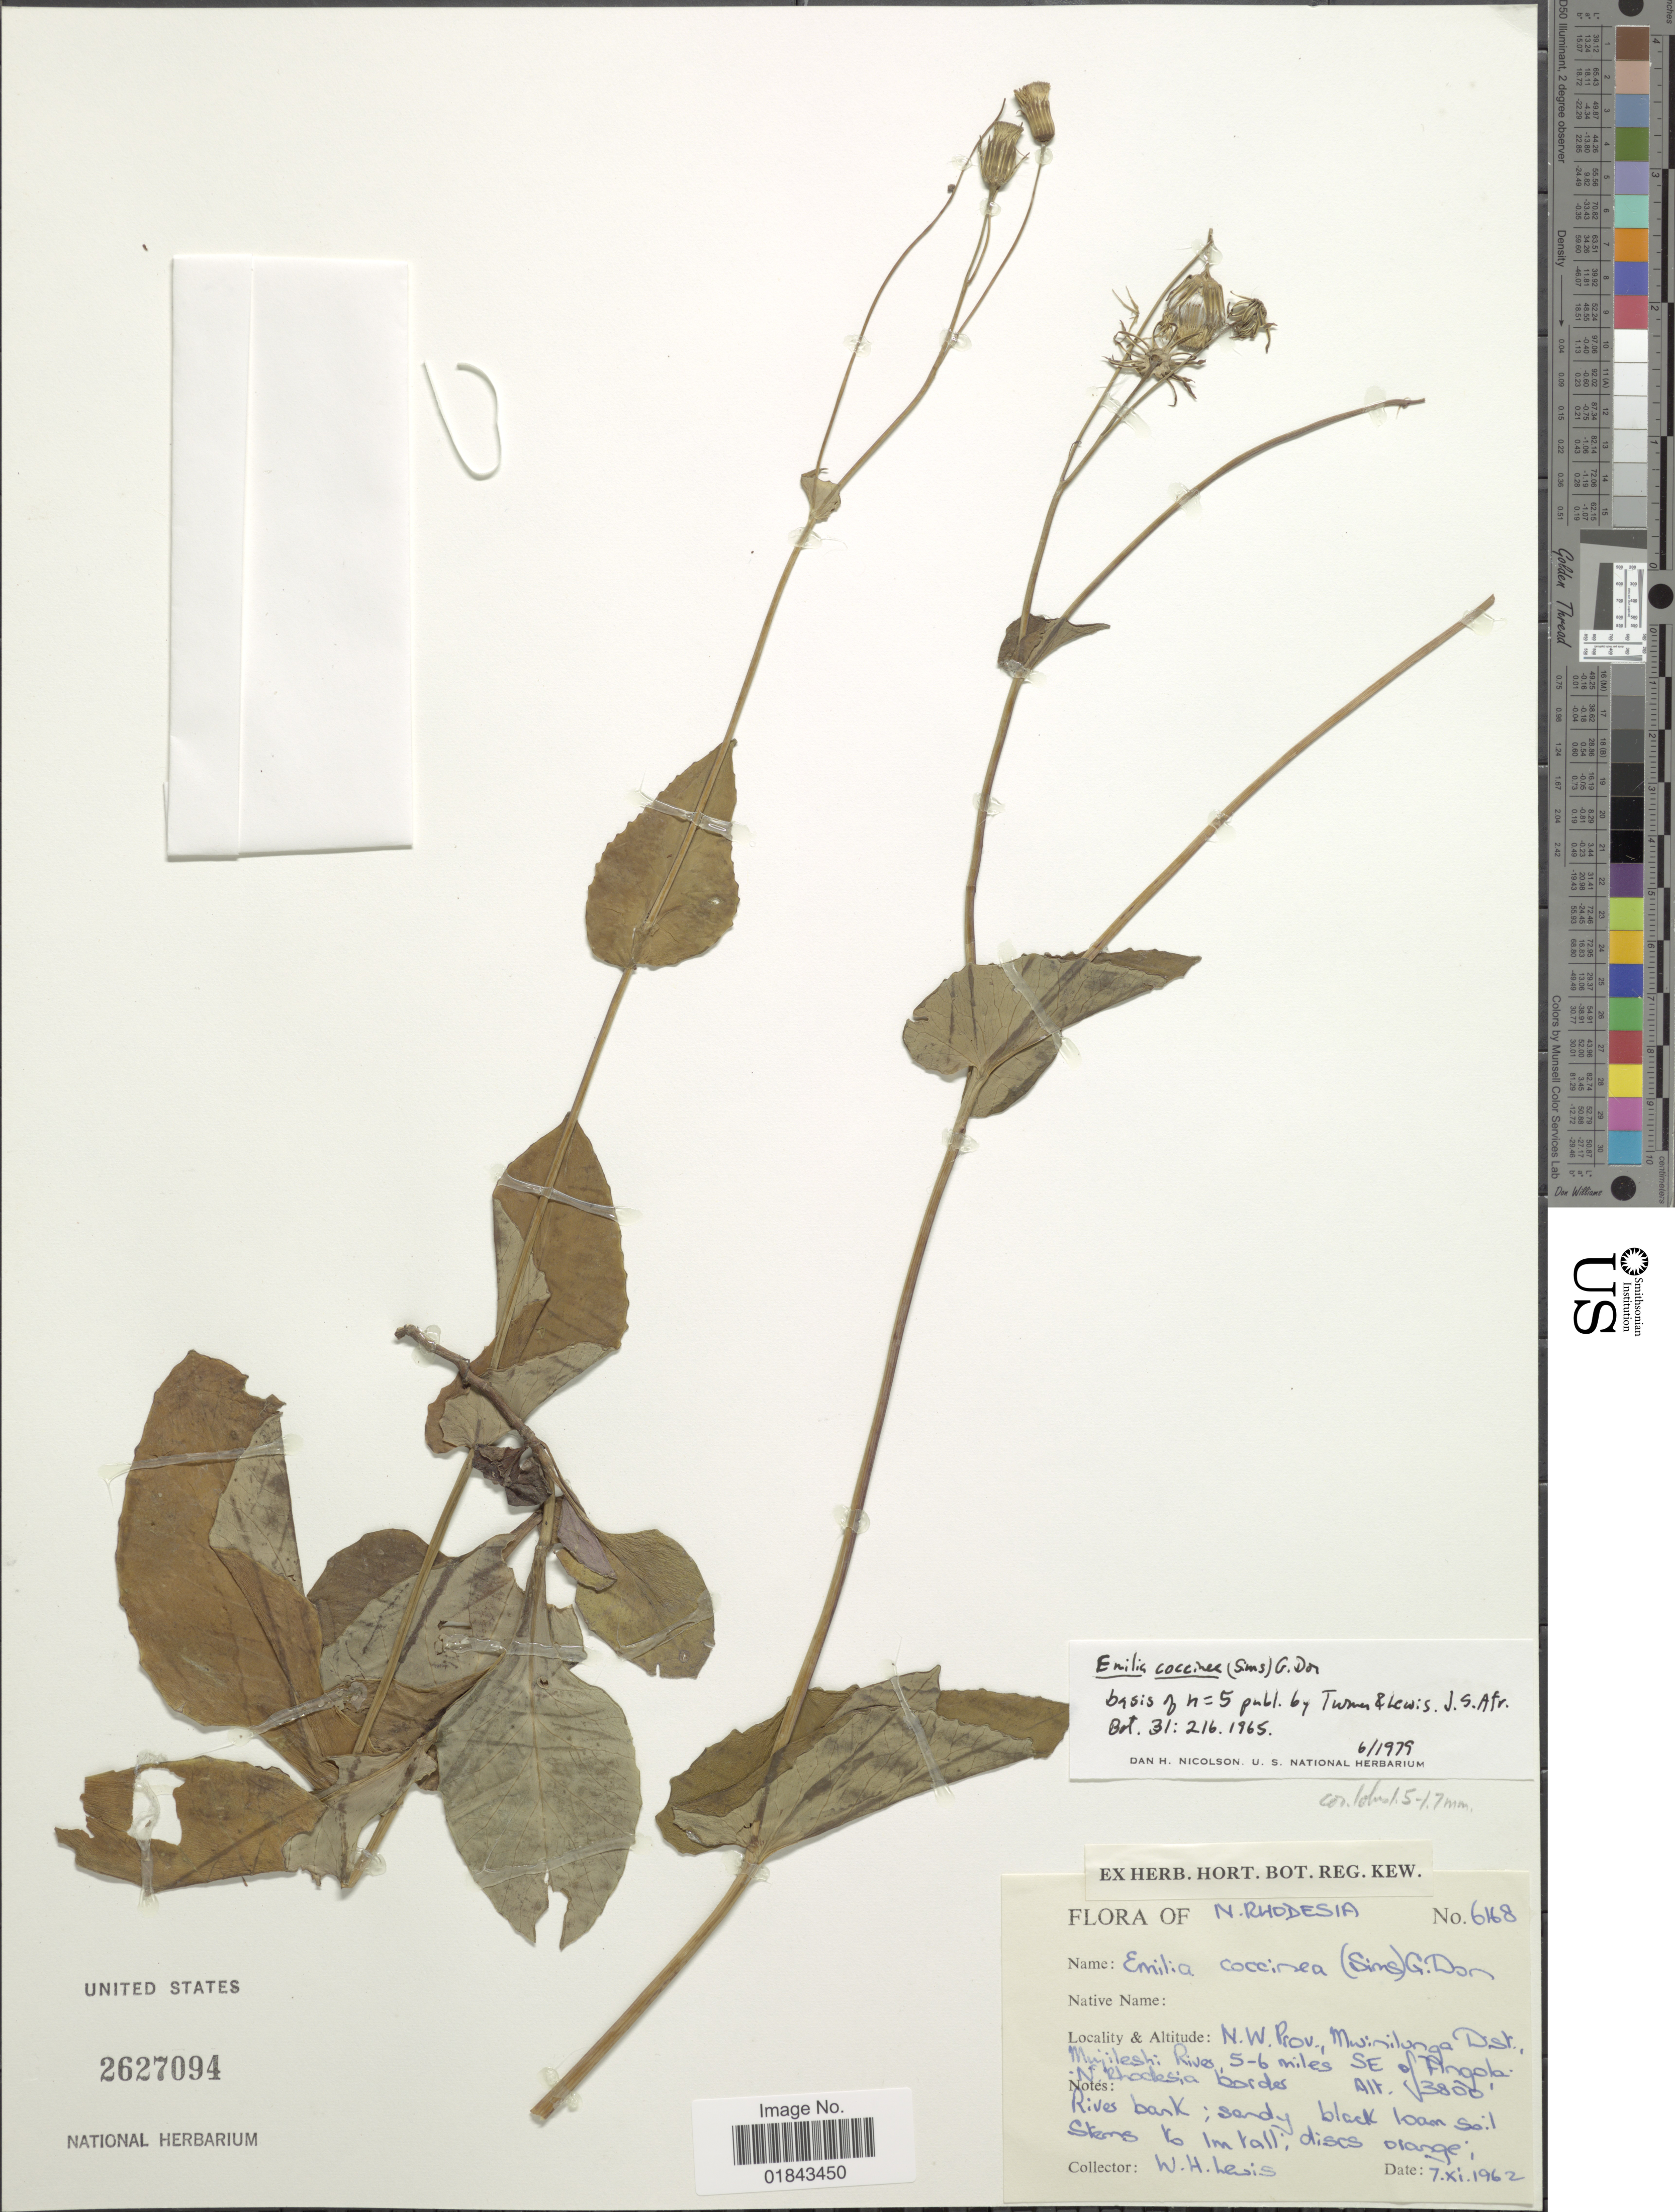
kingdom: Plantae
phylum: Tracheophyta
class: Magnoliopsida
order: Asterales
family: Asteraceae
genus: Emilia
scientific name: Emilia coccinea (Sims) Sweet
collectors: W. H. Lewis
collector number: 6168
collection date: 1962-11-07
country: Zambia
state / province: North-Western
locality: N. Rhodesia, N.W. Prov., Mwinilunga Dist., Mujileshi Rives, 5-6 miles SE of Angola-N. Rhodesia border, river bank.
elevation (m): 1158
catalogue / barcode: US 2627094